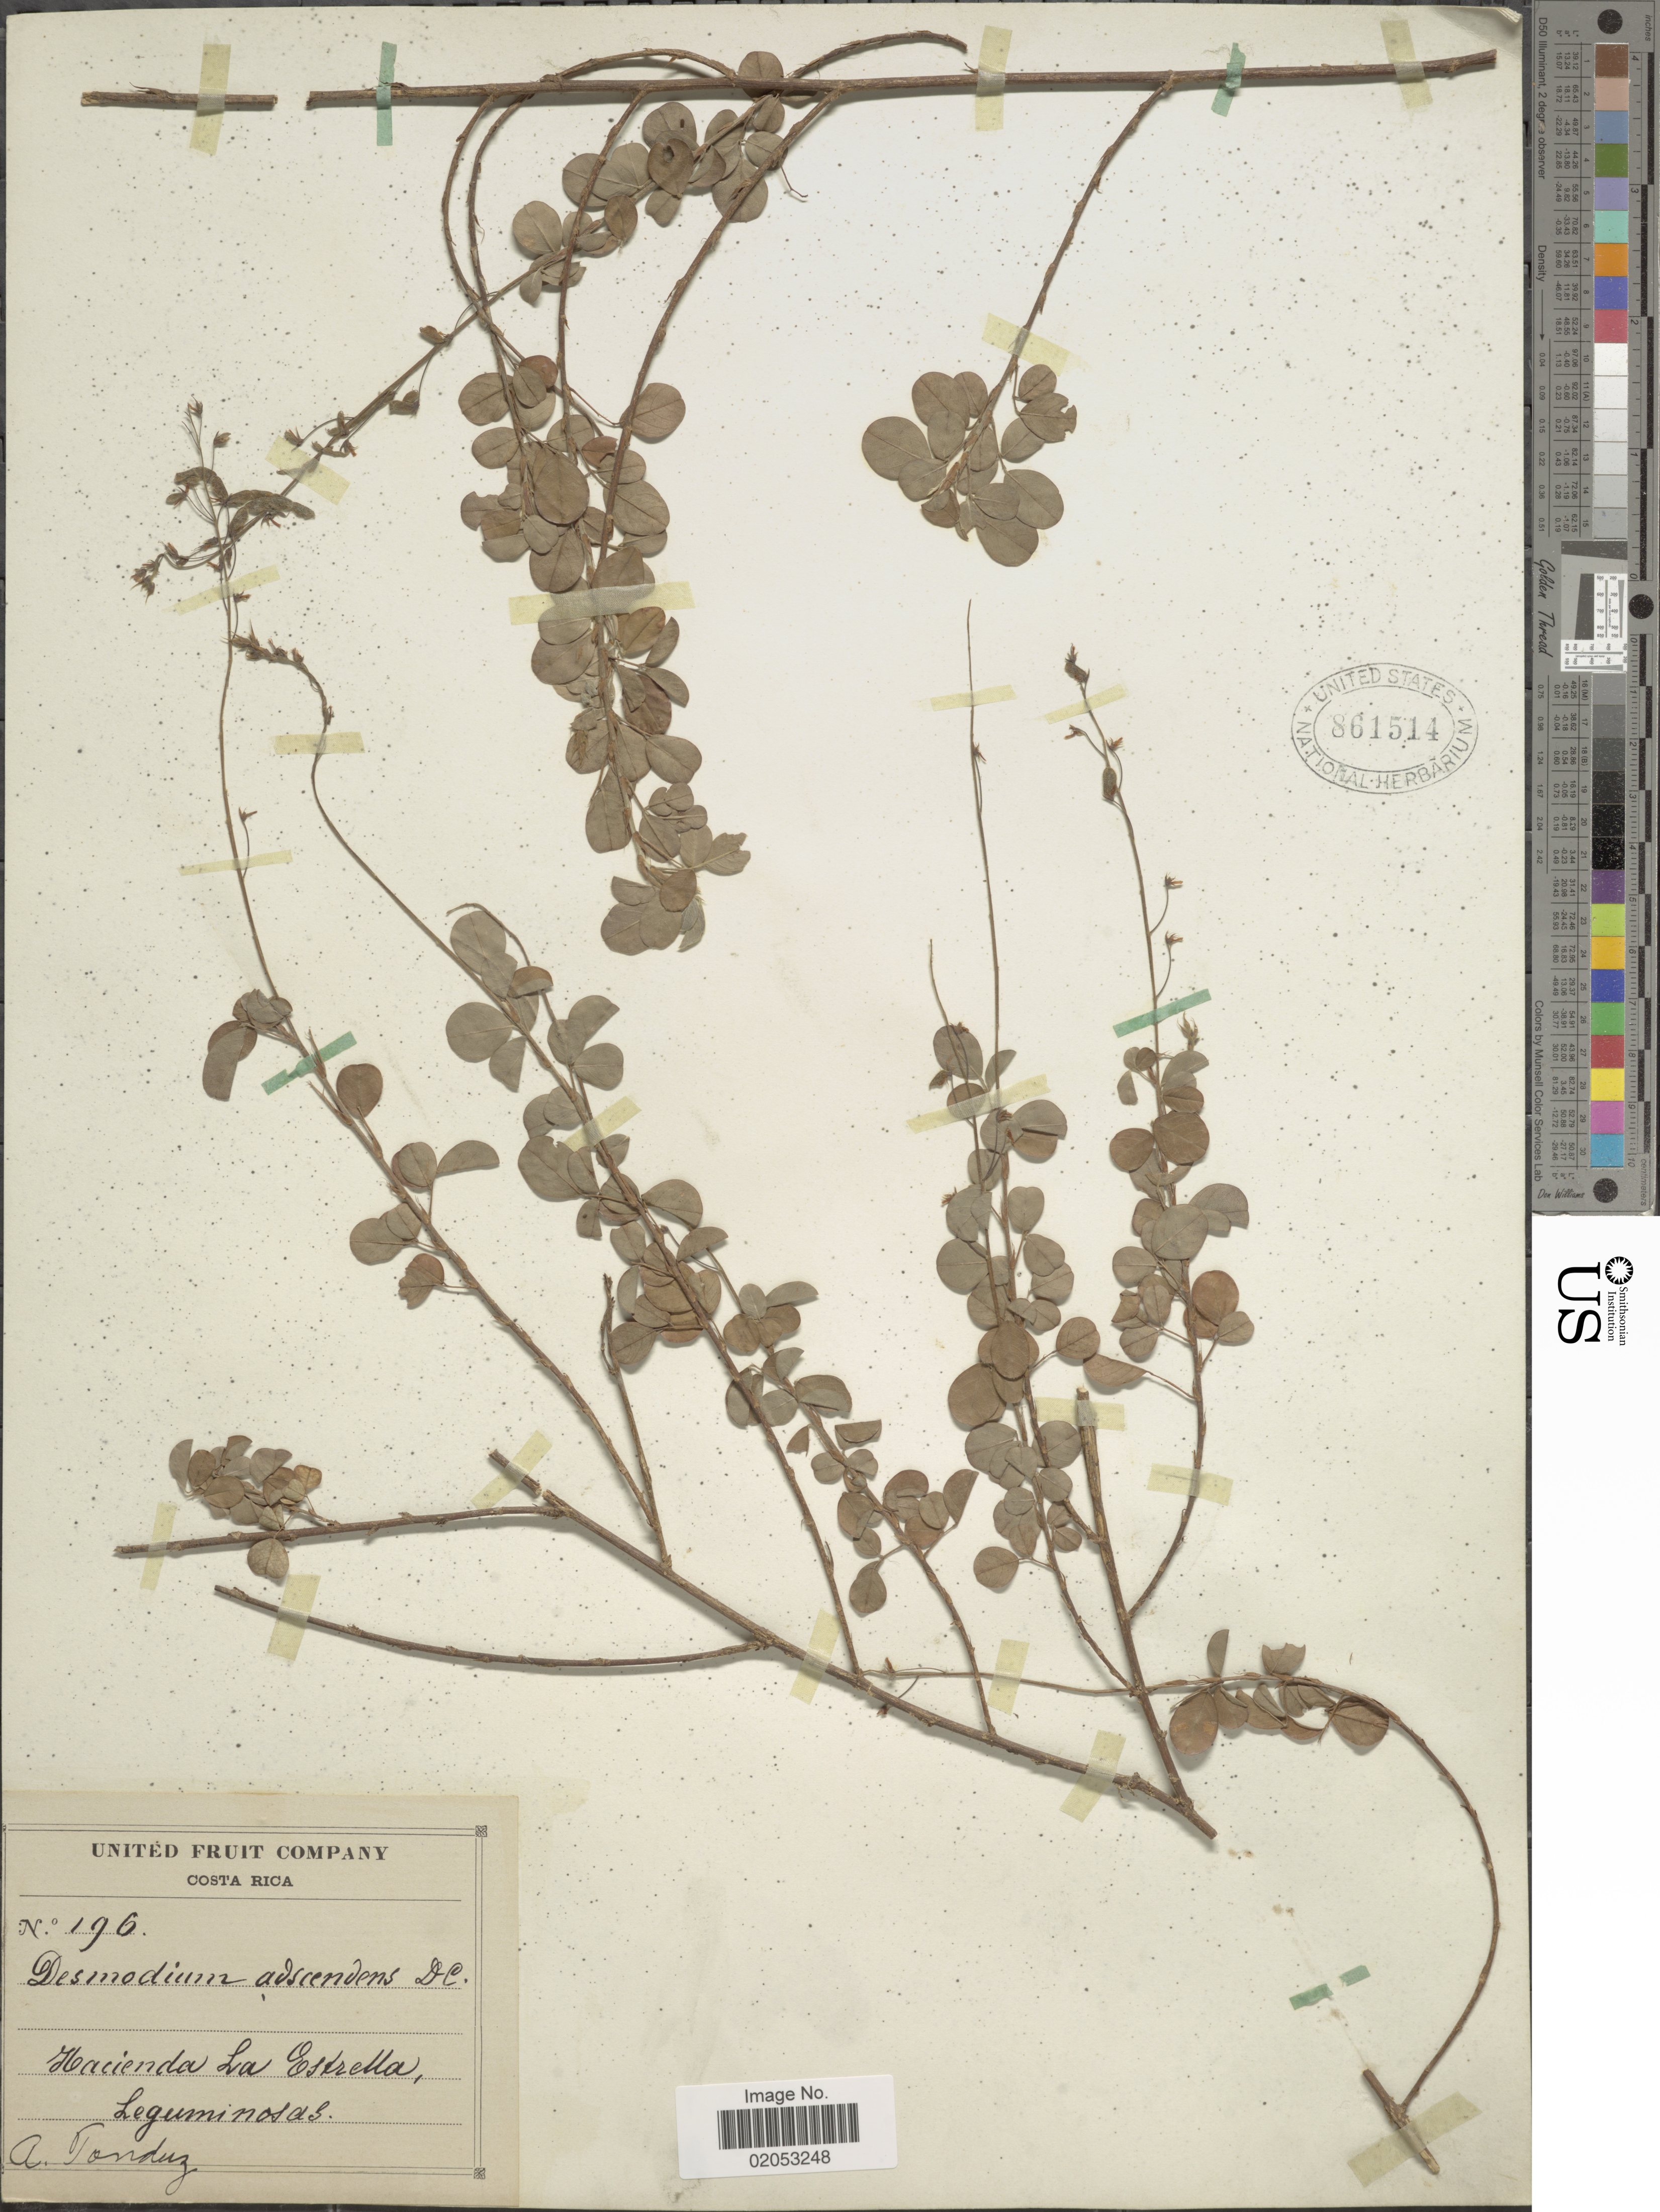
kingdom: Plantae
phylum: Tracheophyta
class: Magnoliopsida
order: Fabales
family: Fabaceae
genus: Grona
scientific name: Grona adscendens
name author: (Sw.) H. Ohashi & K. Ohashi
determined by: Strong, Mark T., (BOT), Smithsonian Institution - National Museum of Natural History (UNITED STATES)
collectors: A. Tonduz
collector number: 196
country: Costa Rica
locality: Hacienda La Estrella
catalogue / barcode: US 861514